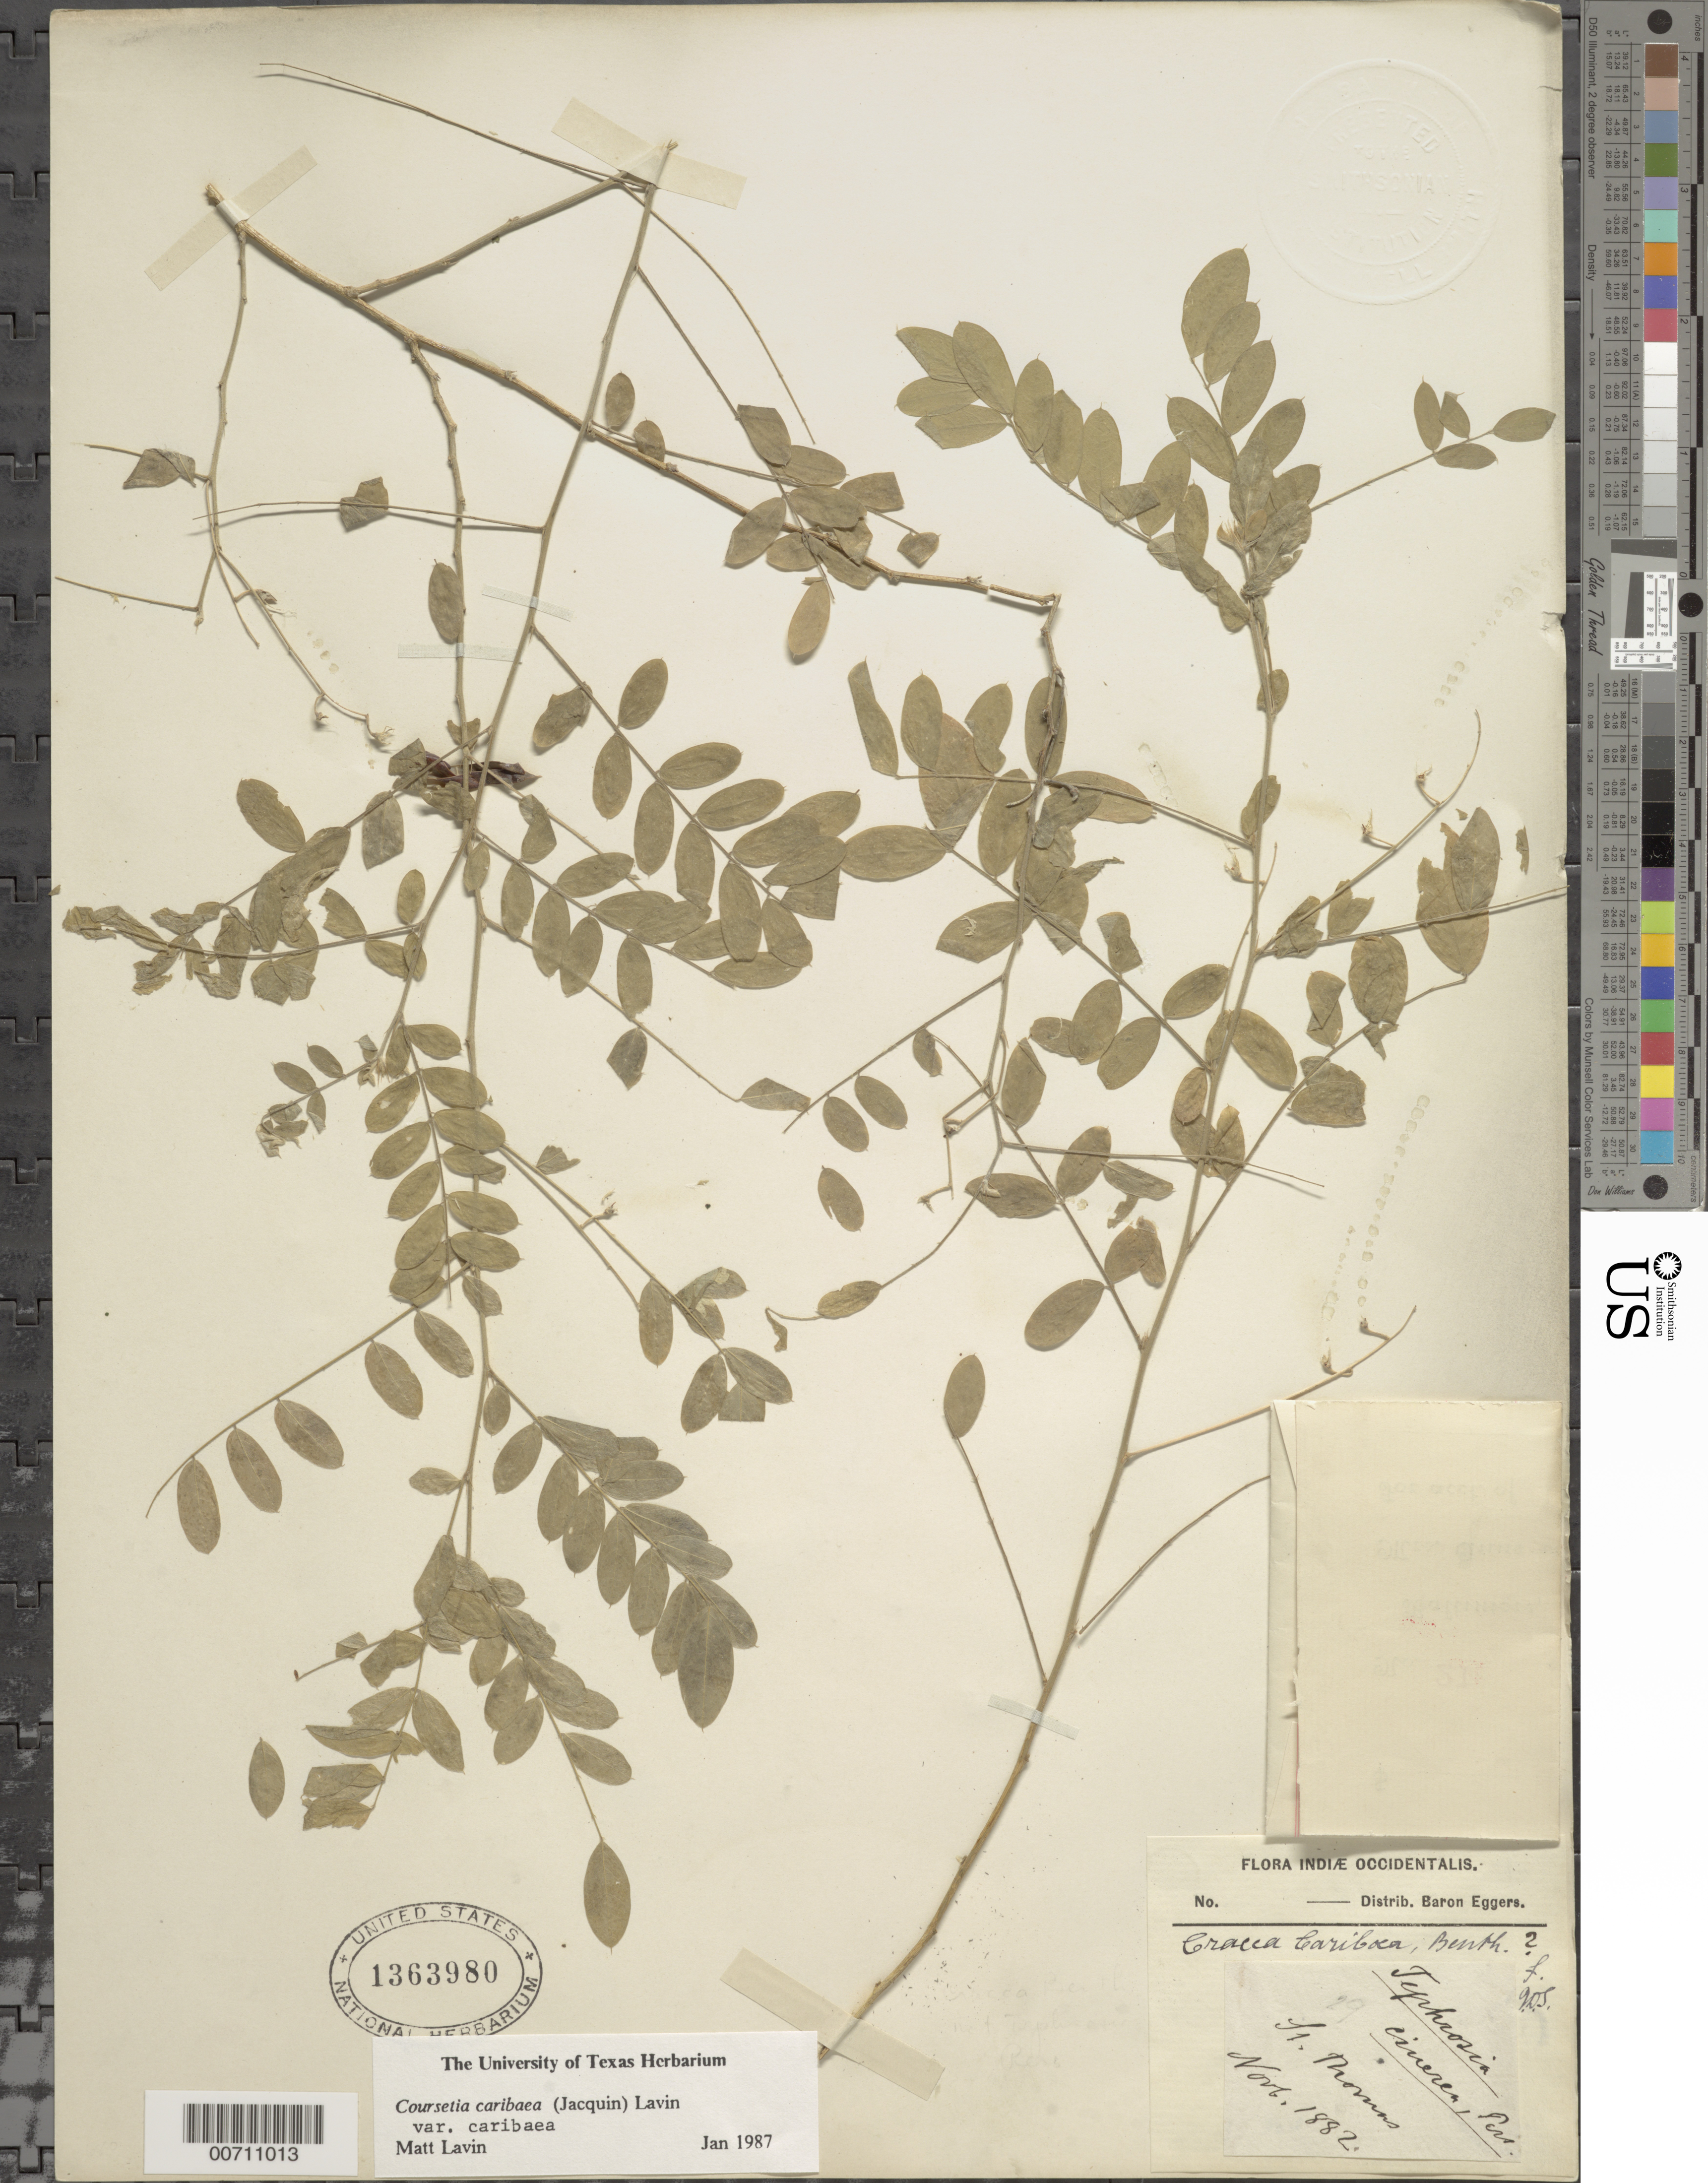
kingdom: Plantae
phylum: Tracheophyta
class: Magnoliopsida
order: Fabales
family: Fabaceae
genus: Coursetia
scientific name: Coursetia caribaea var. caribaea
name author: (Jacq.) Lavin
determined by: Lavin, M.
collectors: H. F. A. von Eggers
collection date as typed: Nov 1882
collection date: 1882-11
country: U.S. Virgin Islands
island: St. Thomas Island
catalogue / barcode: US 1363980